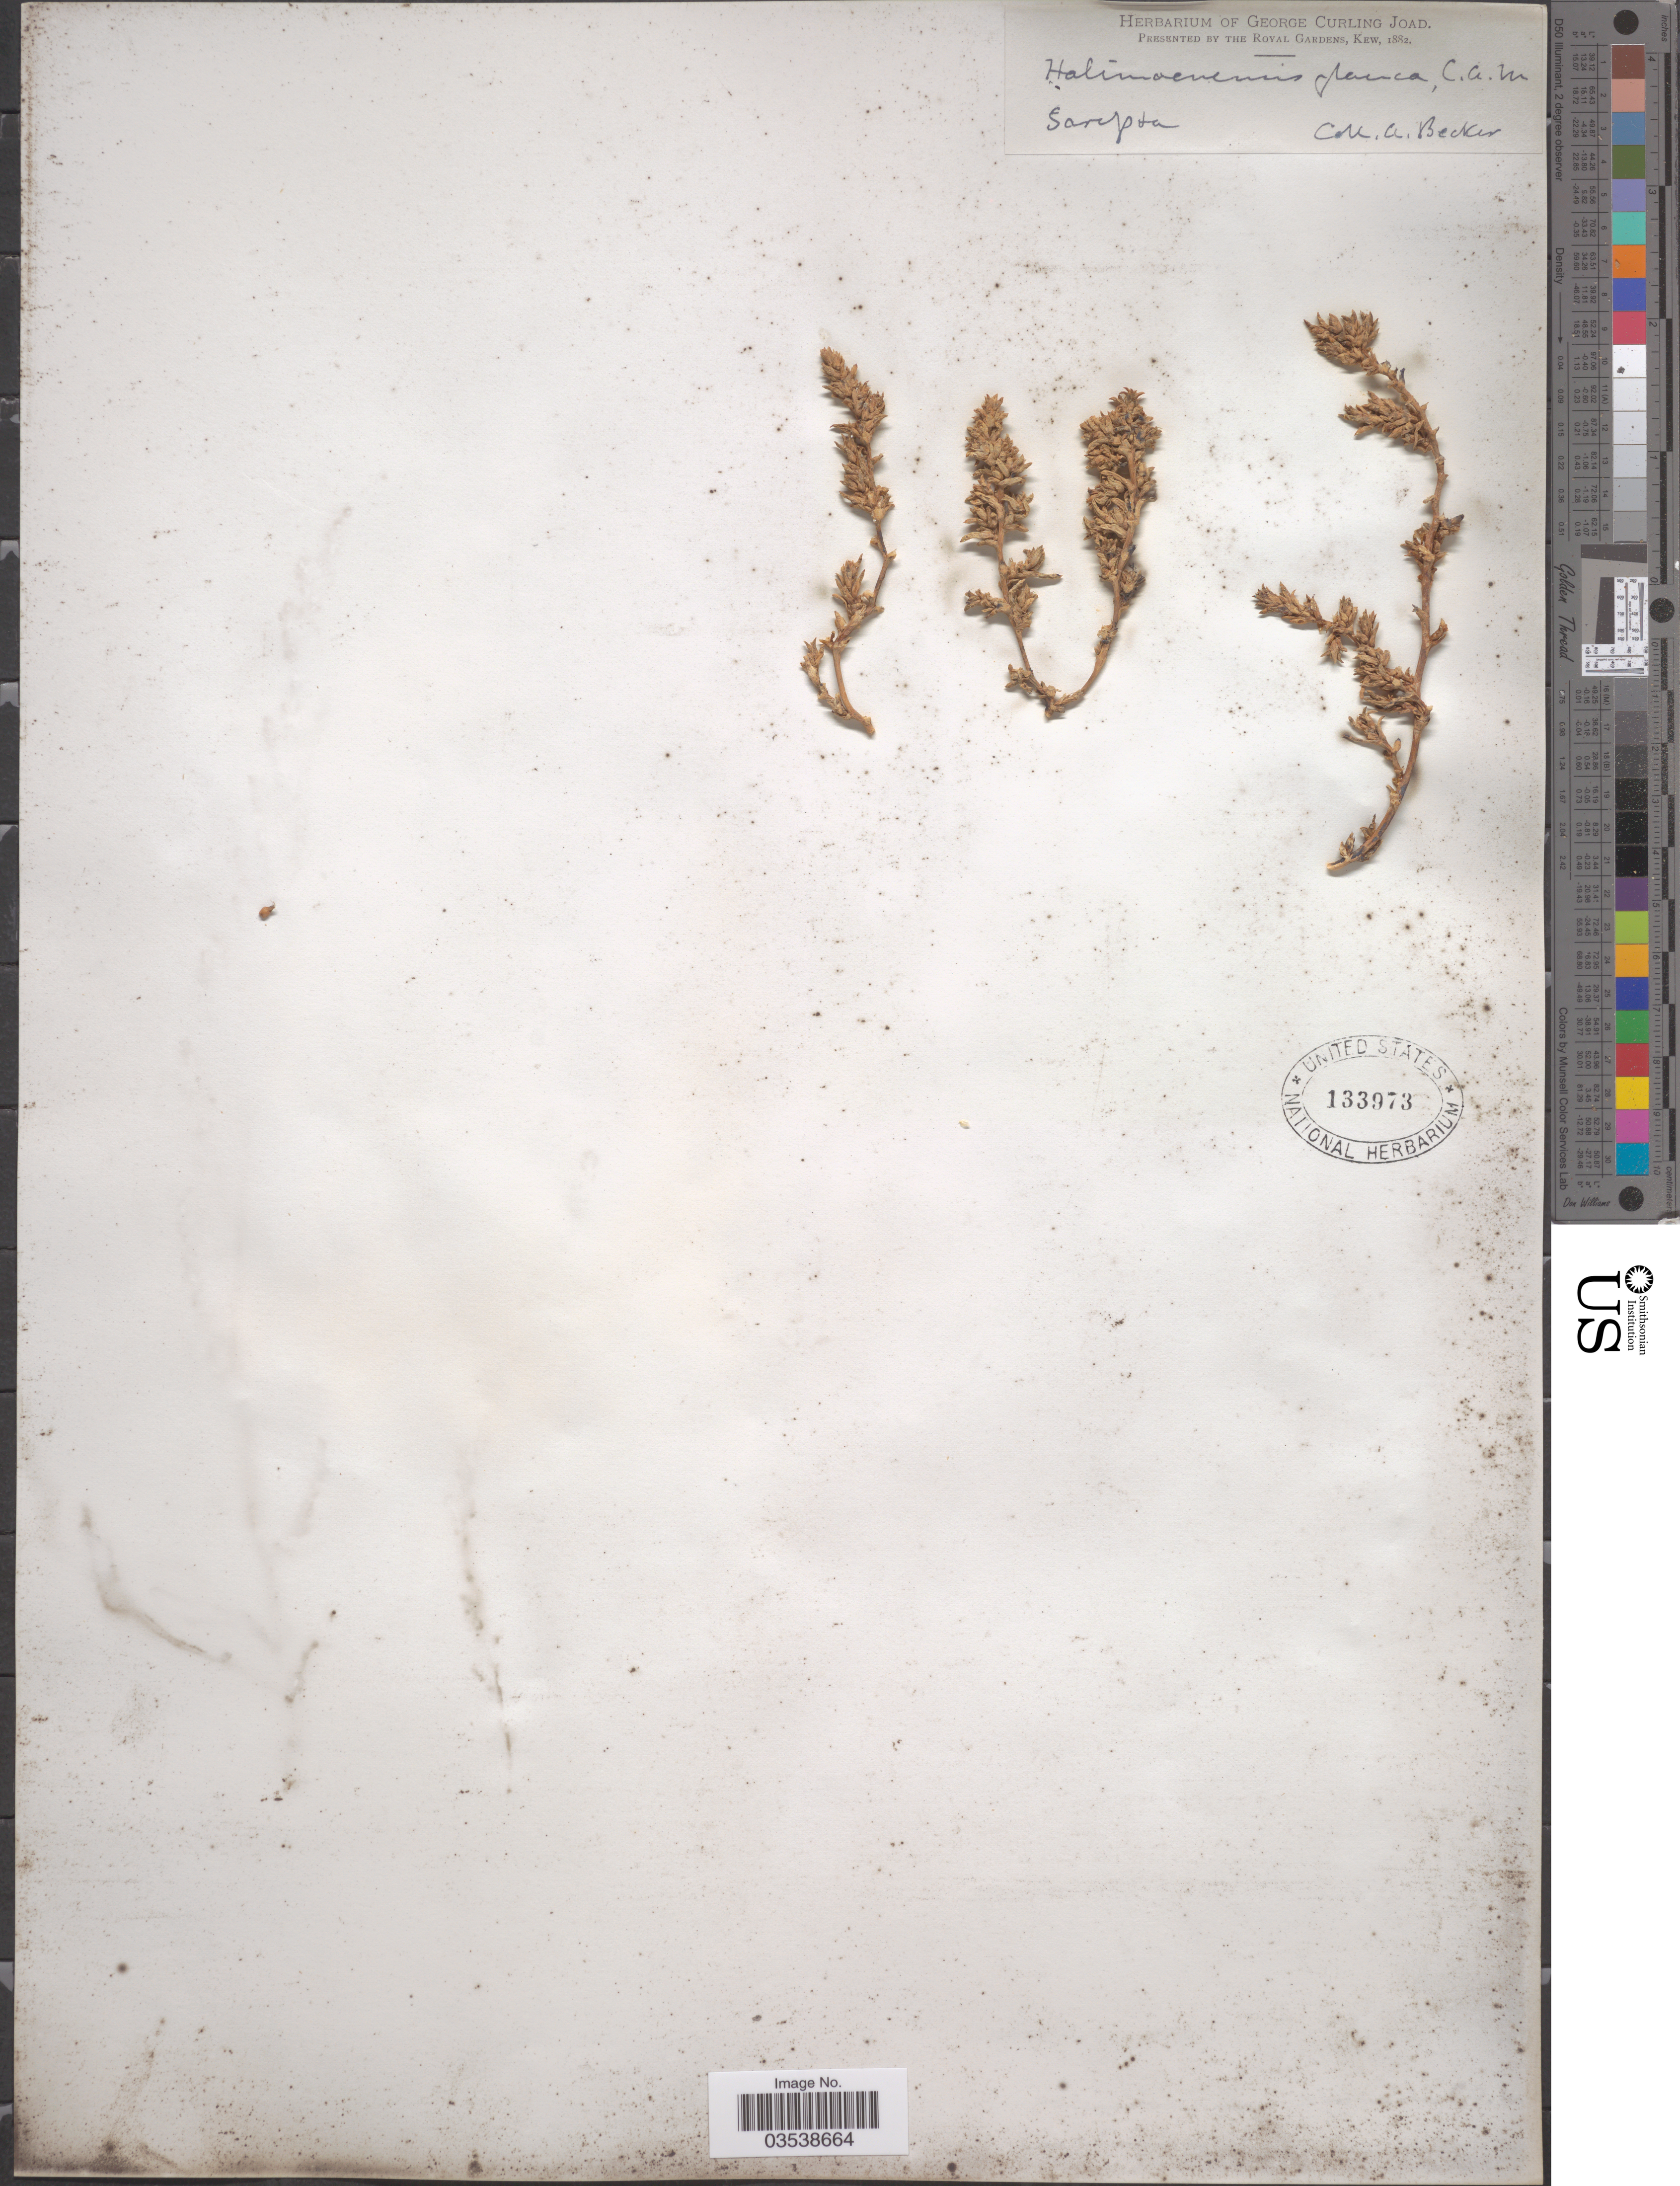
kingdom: Plantae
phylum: Tracheophyta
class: Magnoliopsida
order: Caryophyllales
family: Amaranthaceae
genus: Halimocnemis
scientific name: Halimocnemis glauca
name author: C.A. Mey.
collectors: A. Becker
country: Russian Federation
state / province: Volgograd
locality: Sarepta.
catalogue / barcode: US 133973